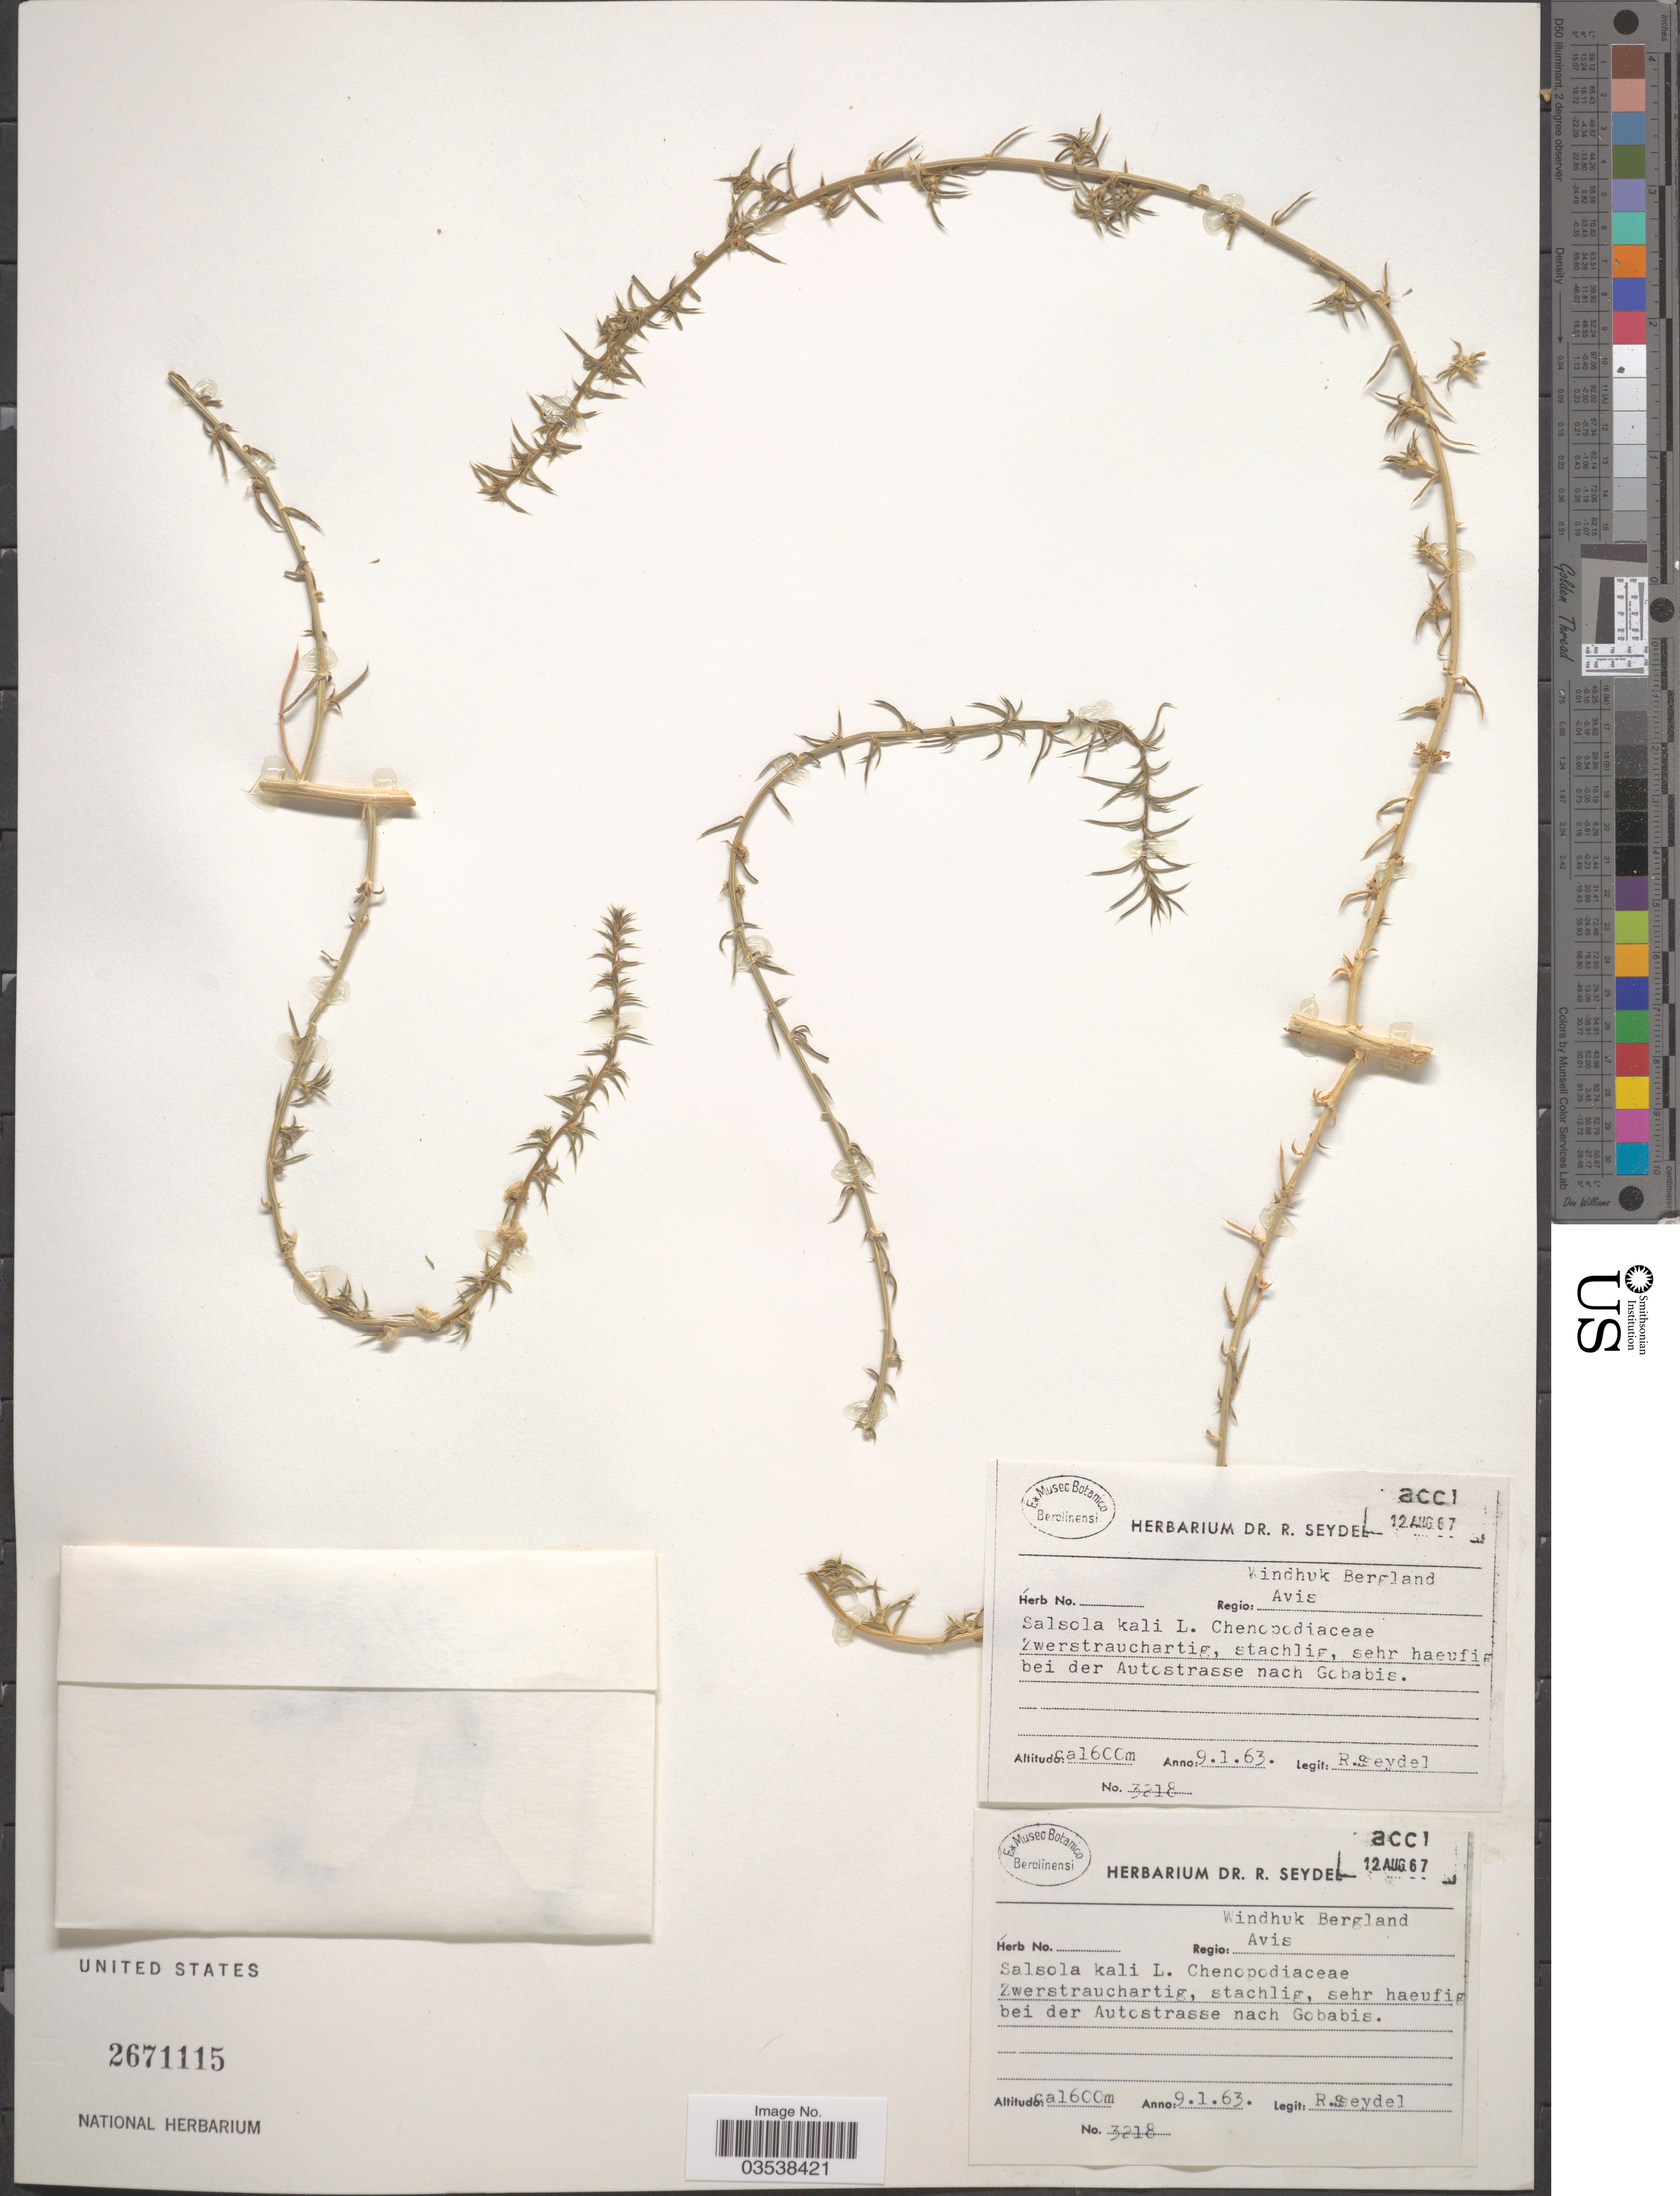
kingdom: Plantae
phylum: Tracheophyta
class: Magnoliopsida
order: Caryophyllales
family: Amaranthaceae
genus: Salsola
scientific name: Salsola kali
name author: L.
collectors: R. Seydel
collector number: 3218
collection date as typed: Transcribed d/m/y: 9/1/63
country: Namibia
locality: Regio: Windhuk Bergland Avis. Sehr heufig bei der Autostrasse nach Gobabis.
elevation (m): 1600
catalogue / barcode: US 2671115